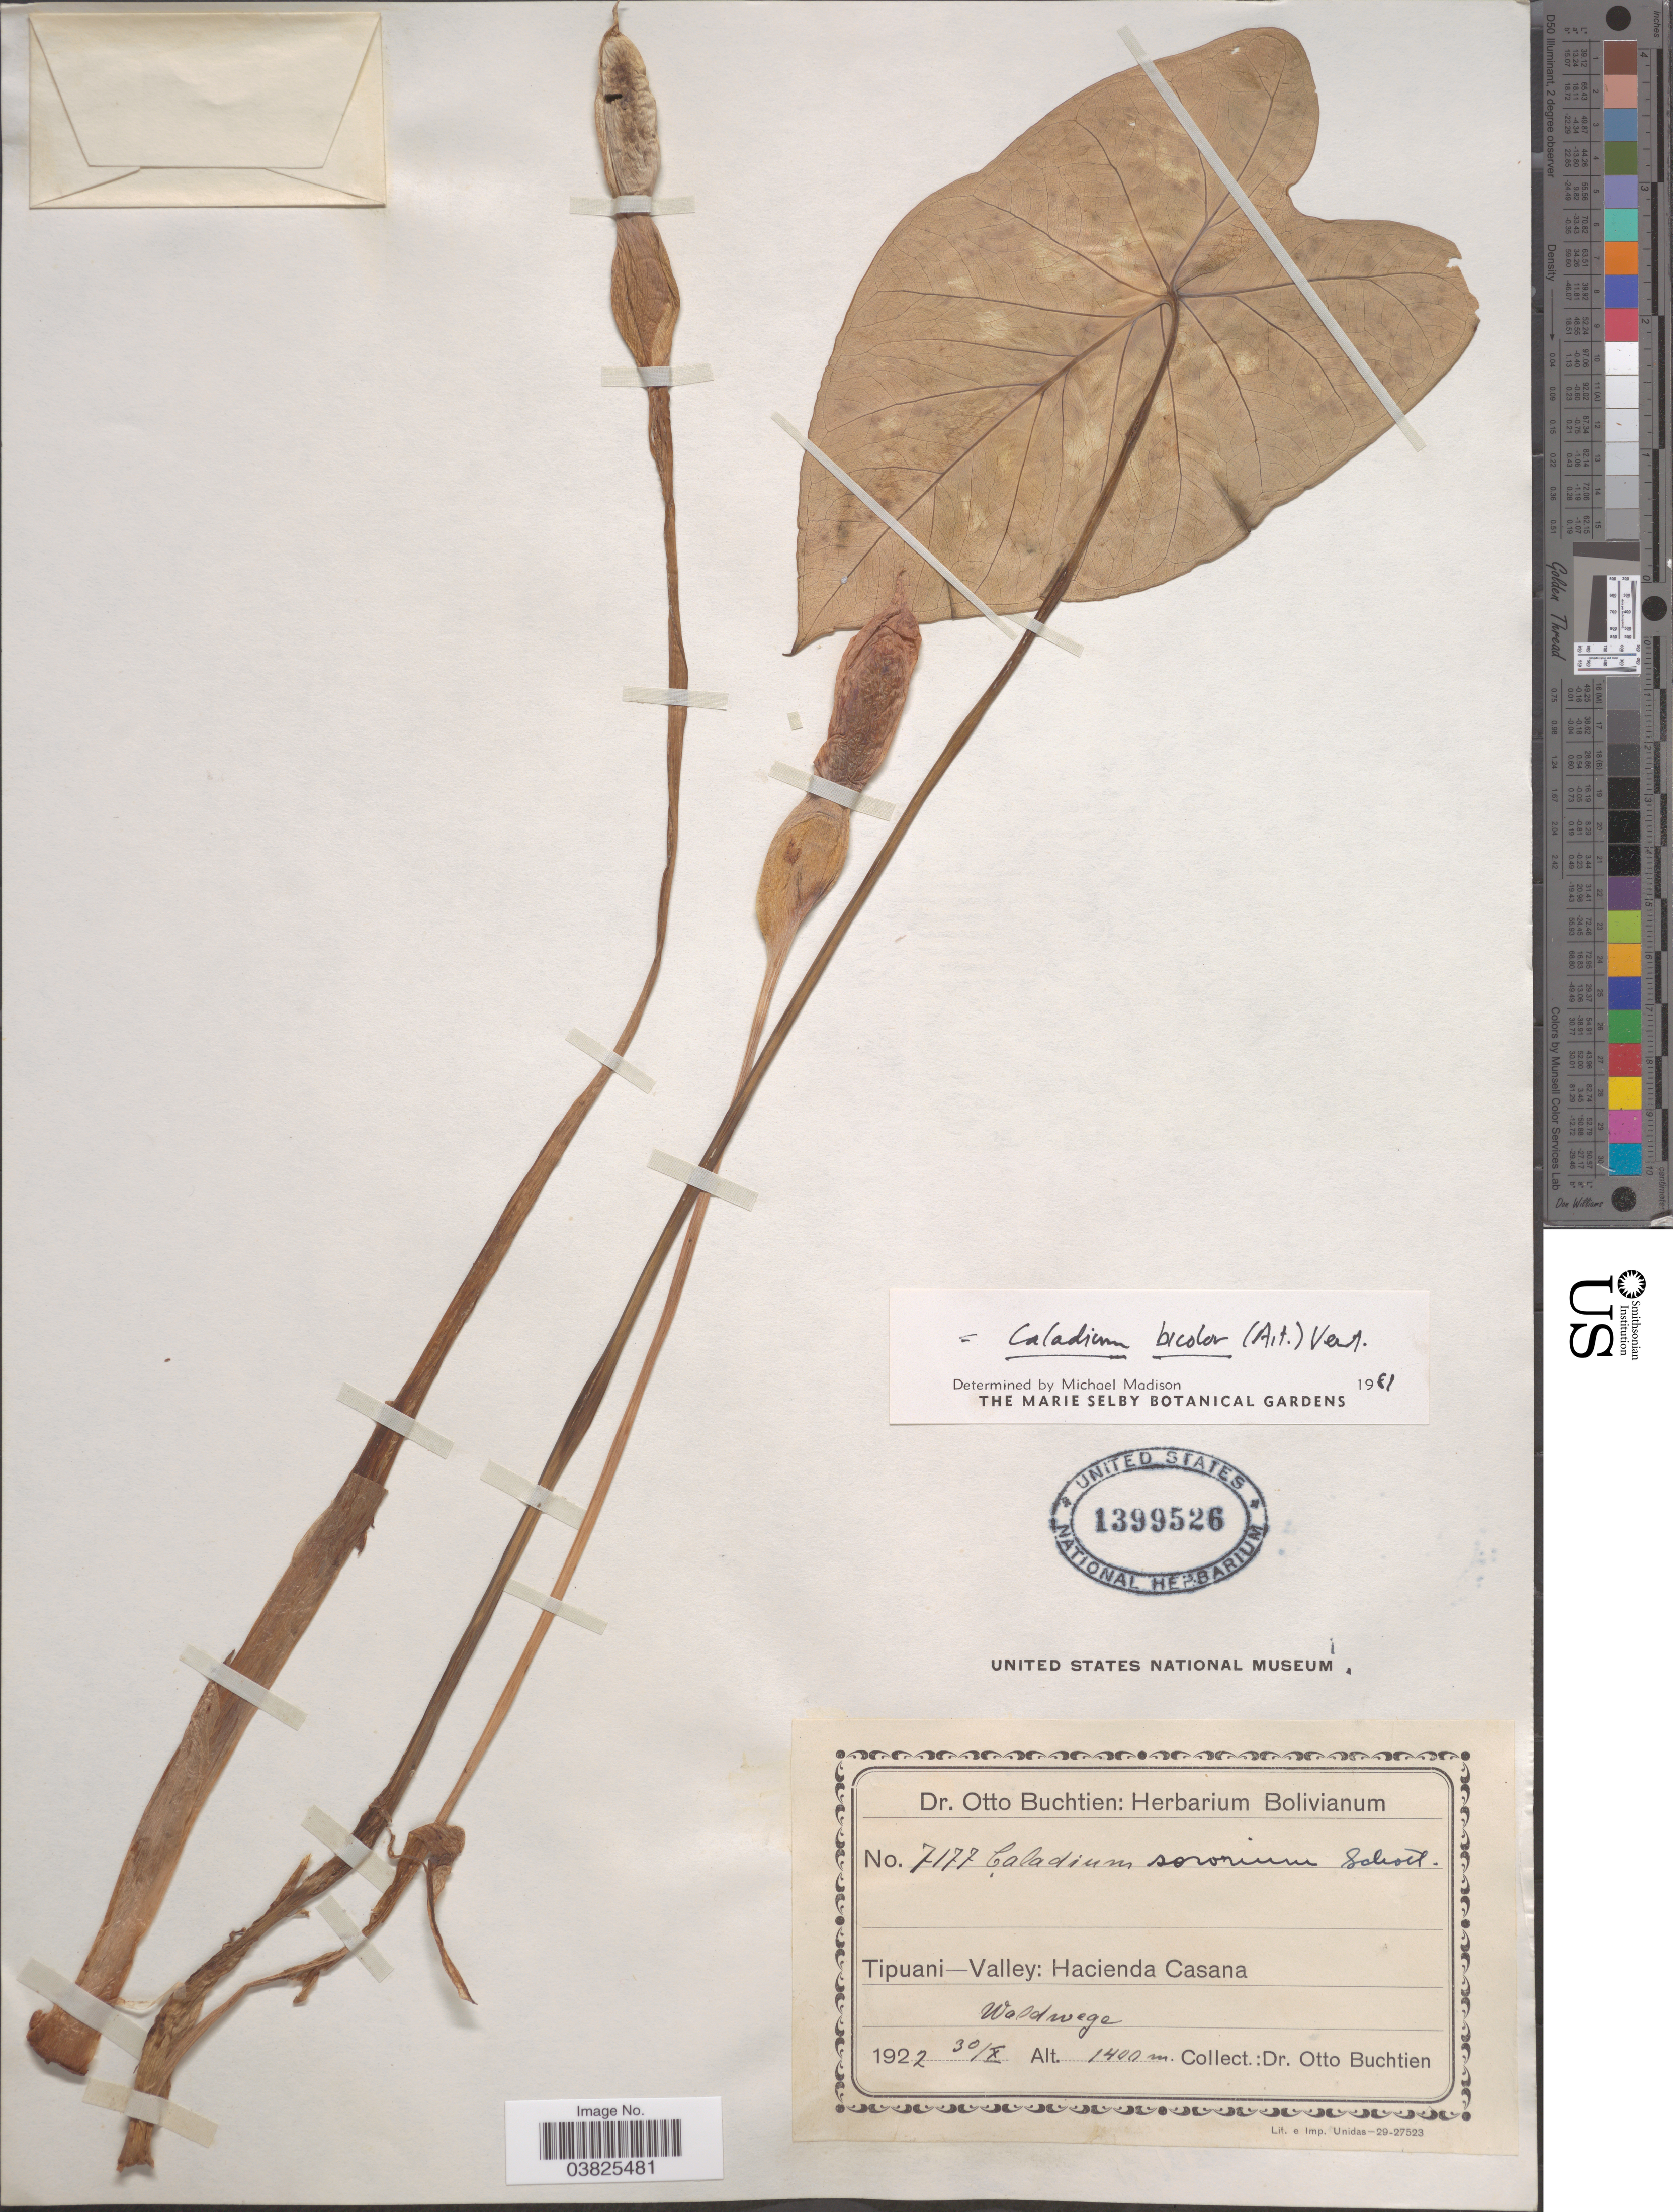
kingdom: Plantae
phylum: Tracheophyta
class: Liliopsida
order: Alismatales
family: Araceae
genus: Caladium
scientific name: Caladium bicolor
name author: (Aiton) Vent.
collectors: O. Buchtien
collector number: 7177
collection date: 1922-10-30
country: Bolivia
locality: Tipuani-Valley: Hacienda Casana. Waldwege.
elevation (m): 1400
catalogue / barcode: US 1399526